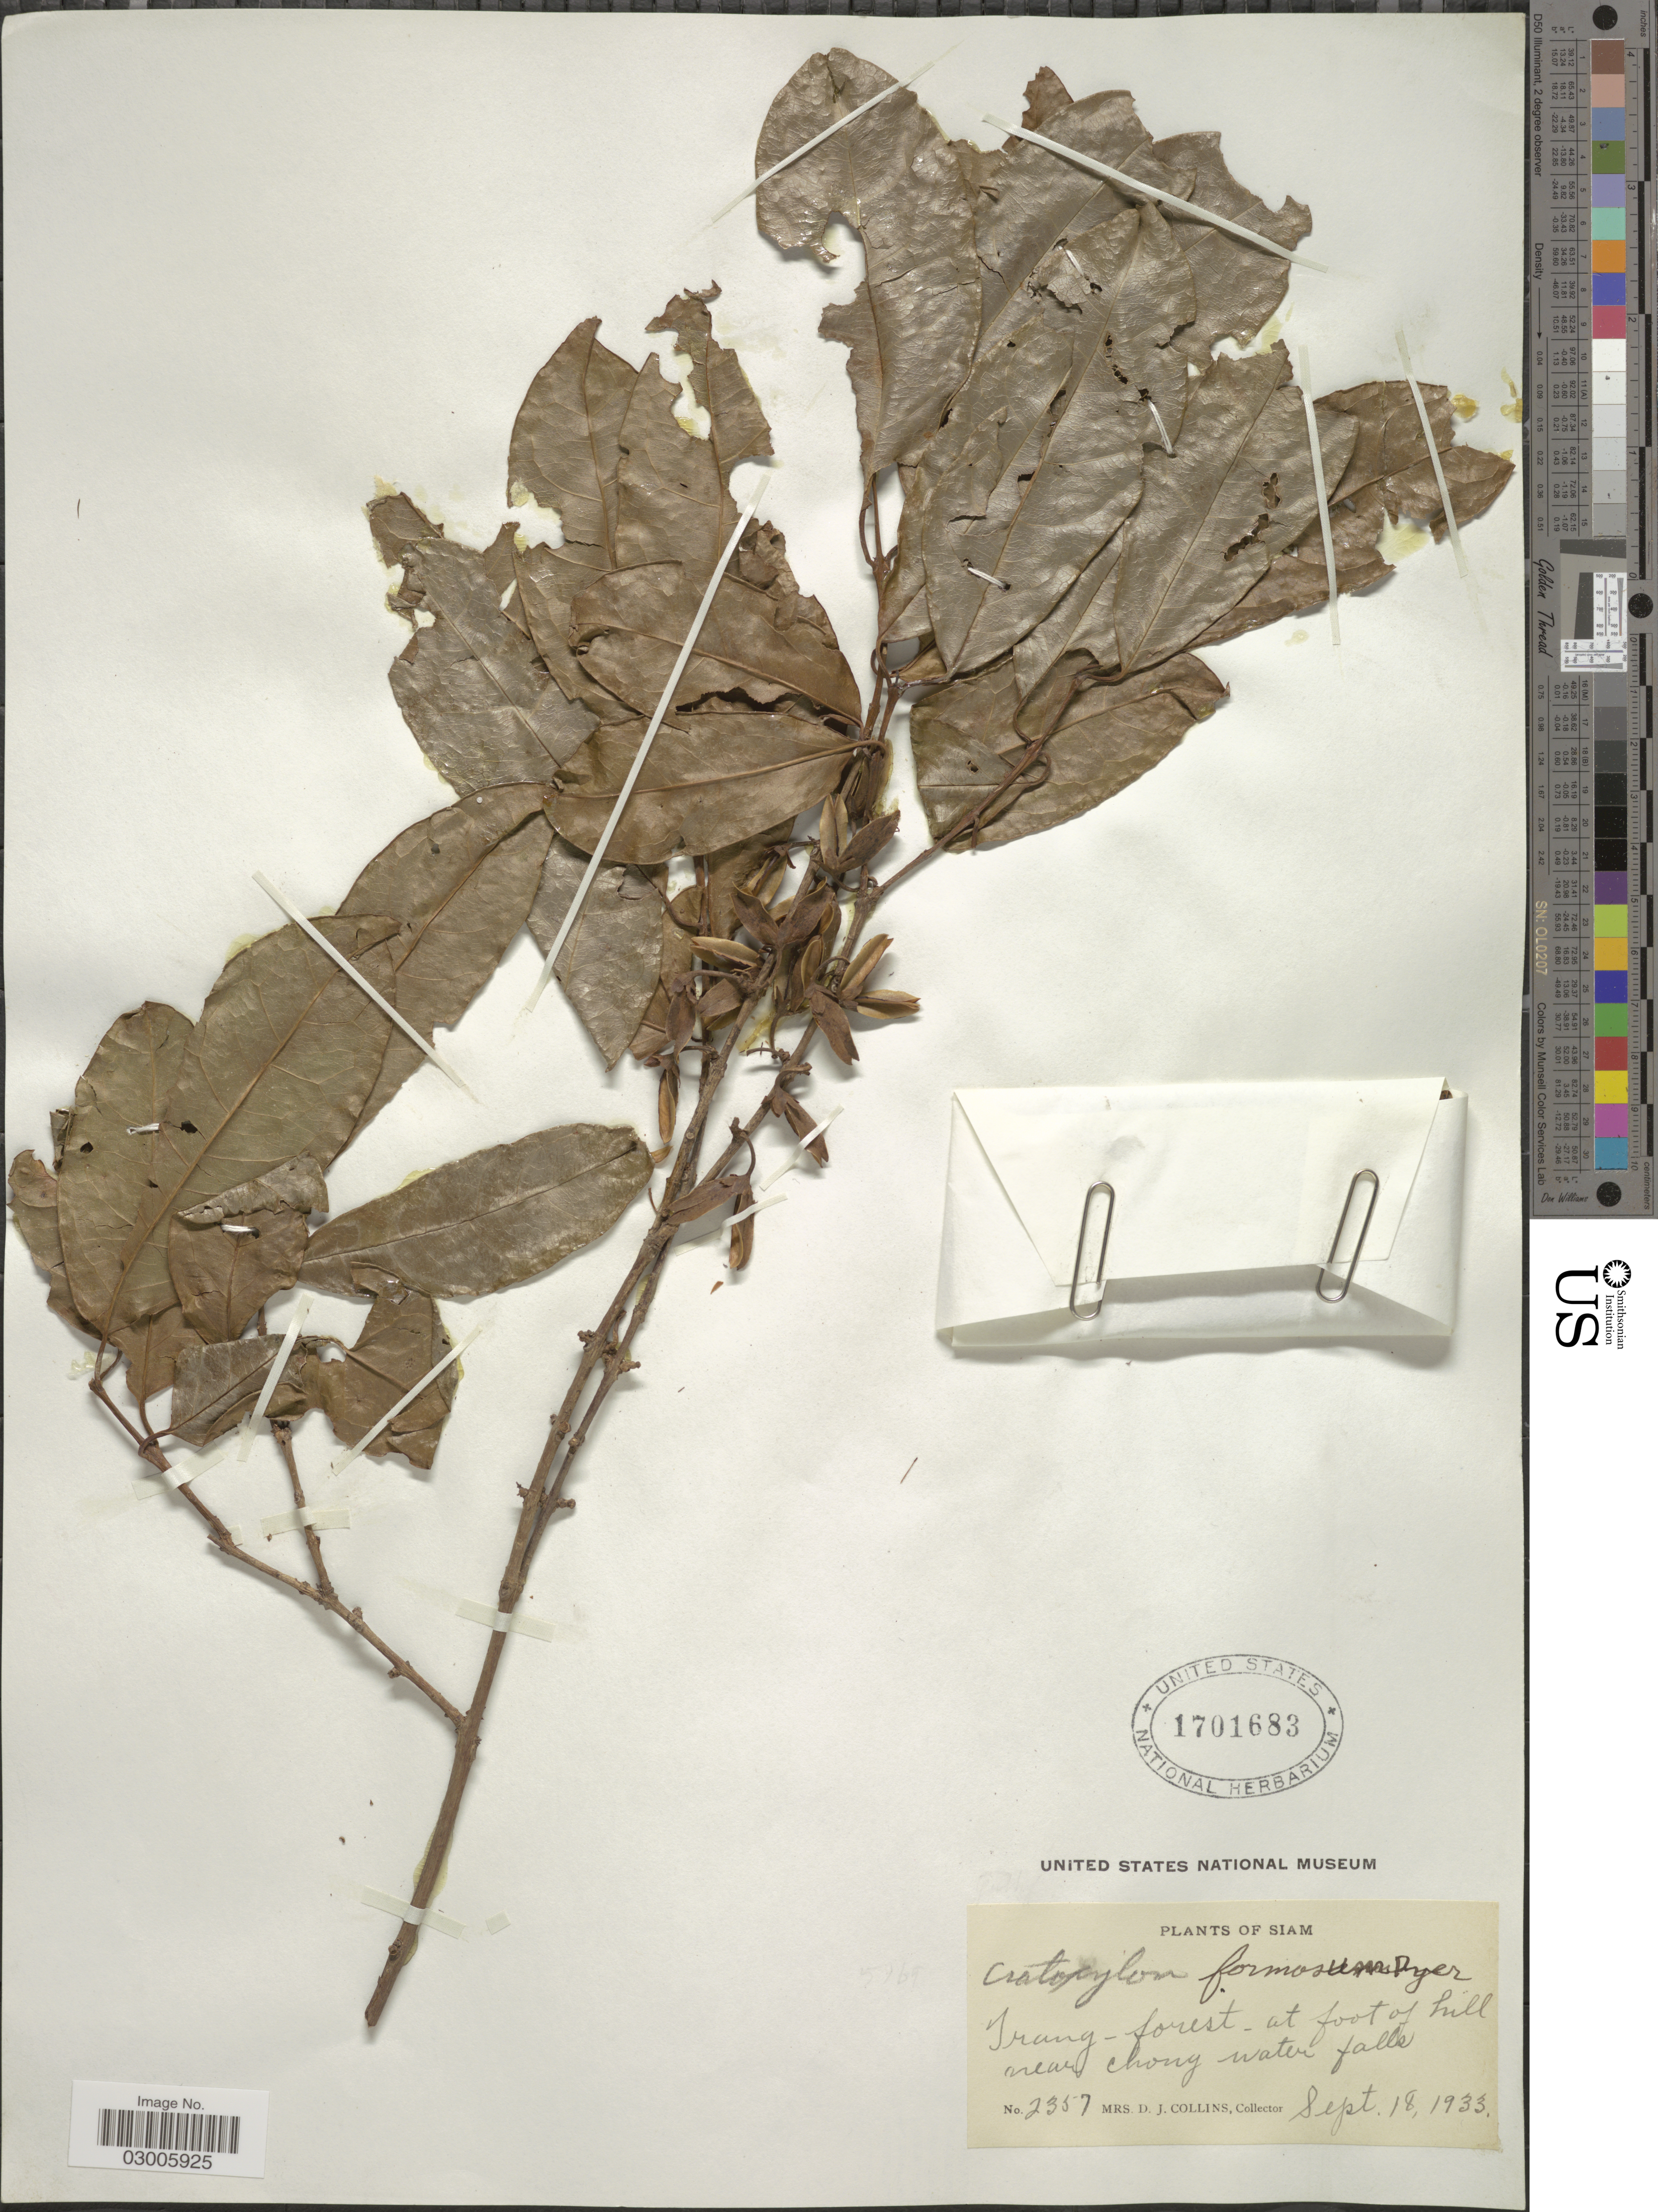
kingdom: Plantae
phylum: Tracheophyta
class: Magnoliopsida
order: Malpighiales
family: Hypericaceae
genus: Cratoxylum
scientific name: Cratoxylum formosum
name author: (Jack) Benth. & Hook. f. ex Dyer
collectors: Mrs. D. J. Collins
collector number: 2357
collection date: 1933-09-18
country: Thailand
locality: Siam. Trang-forest-at foot of hill near Chong Water Falls.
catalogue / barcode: US 1701683